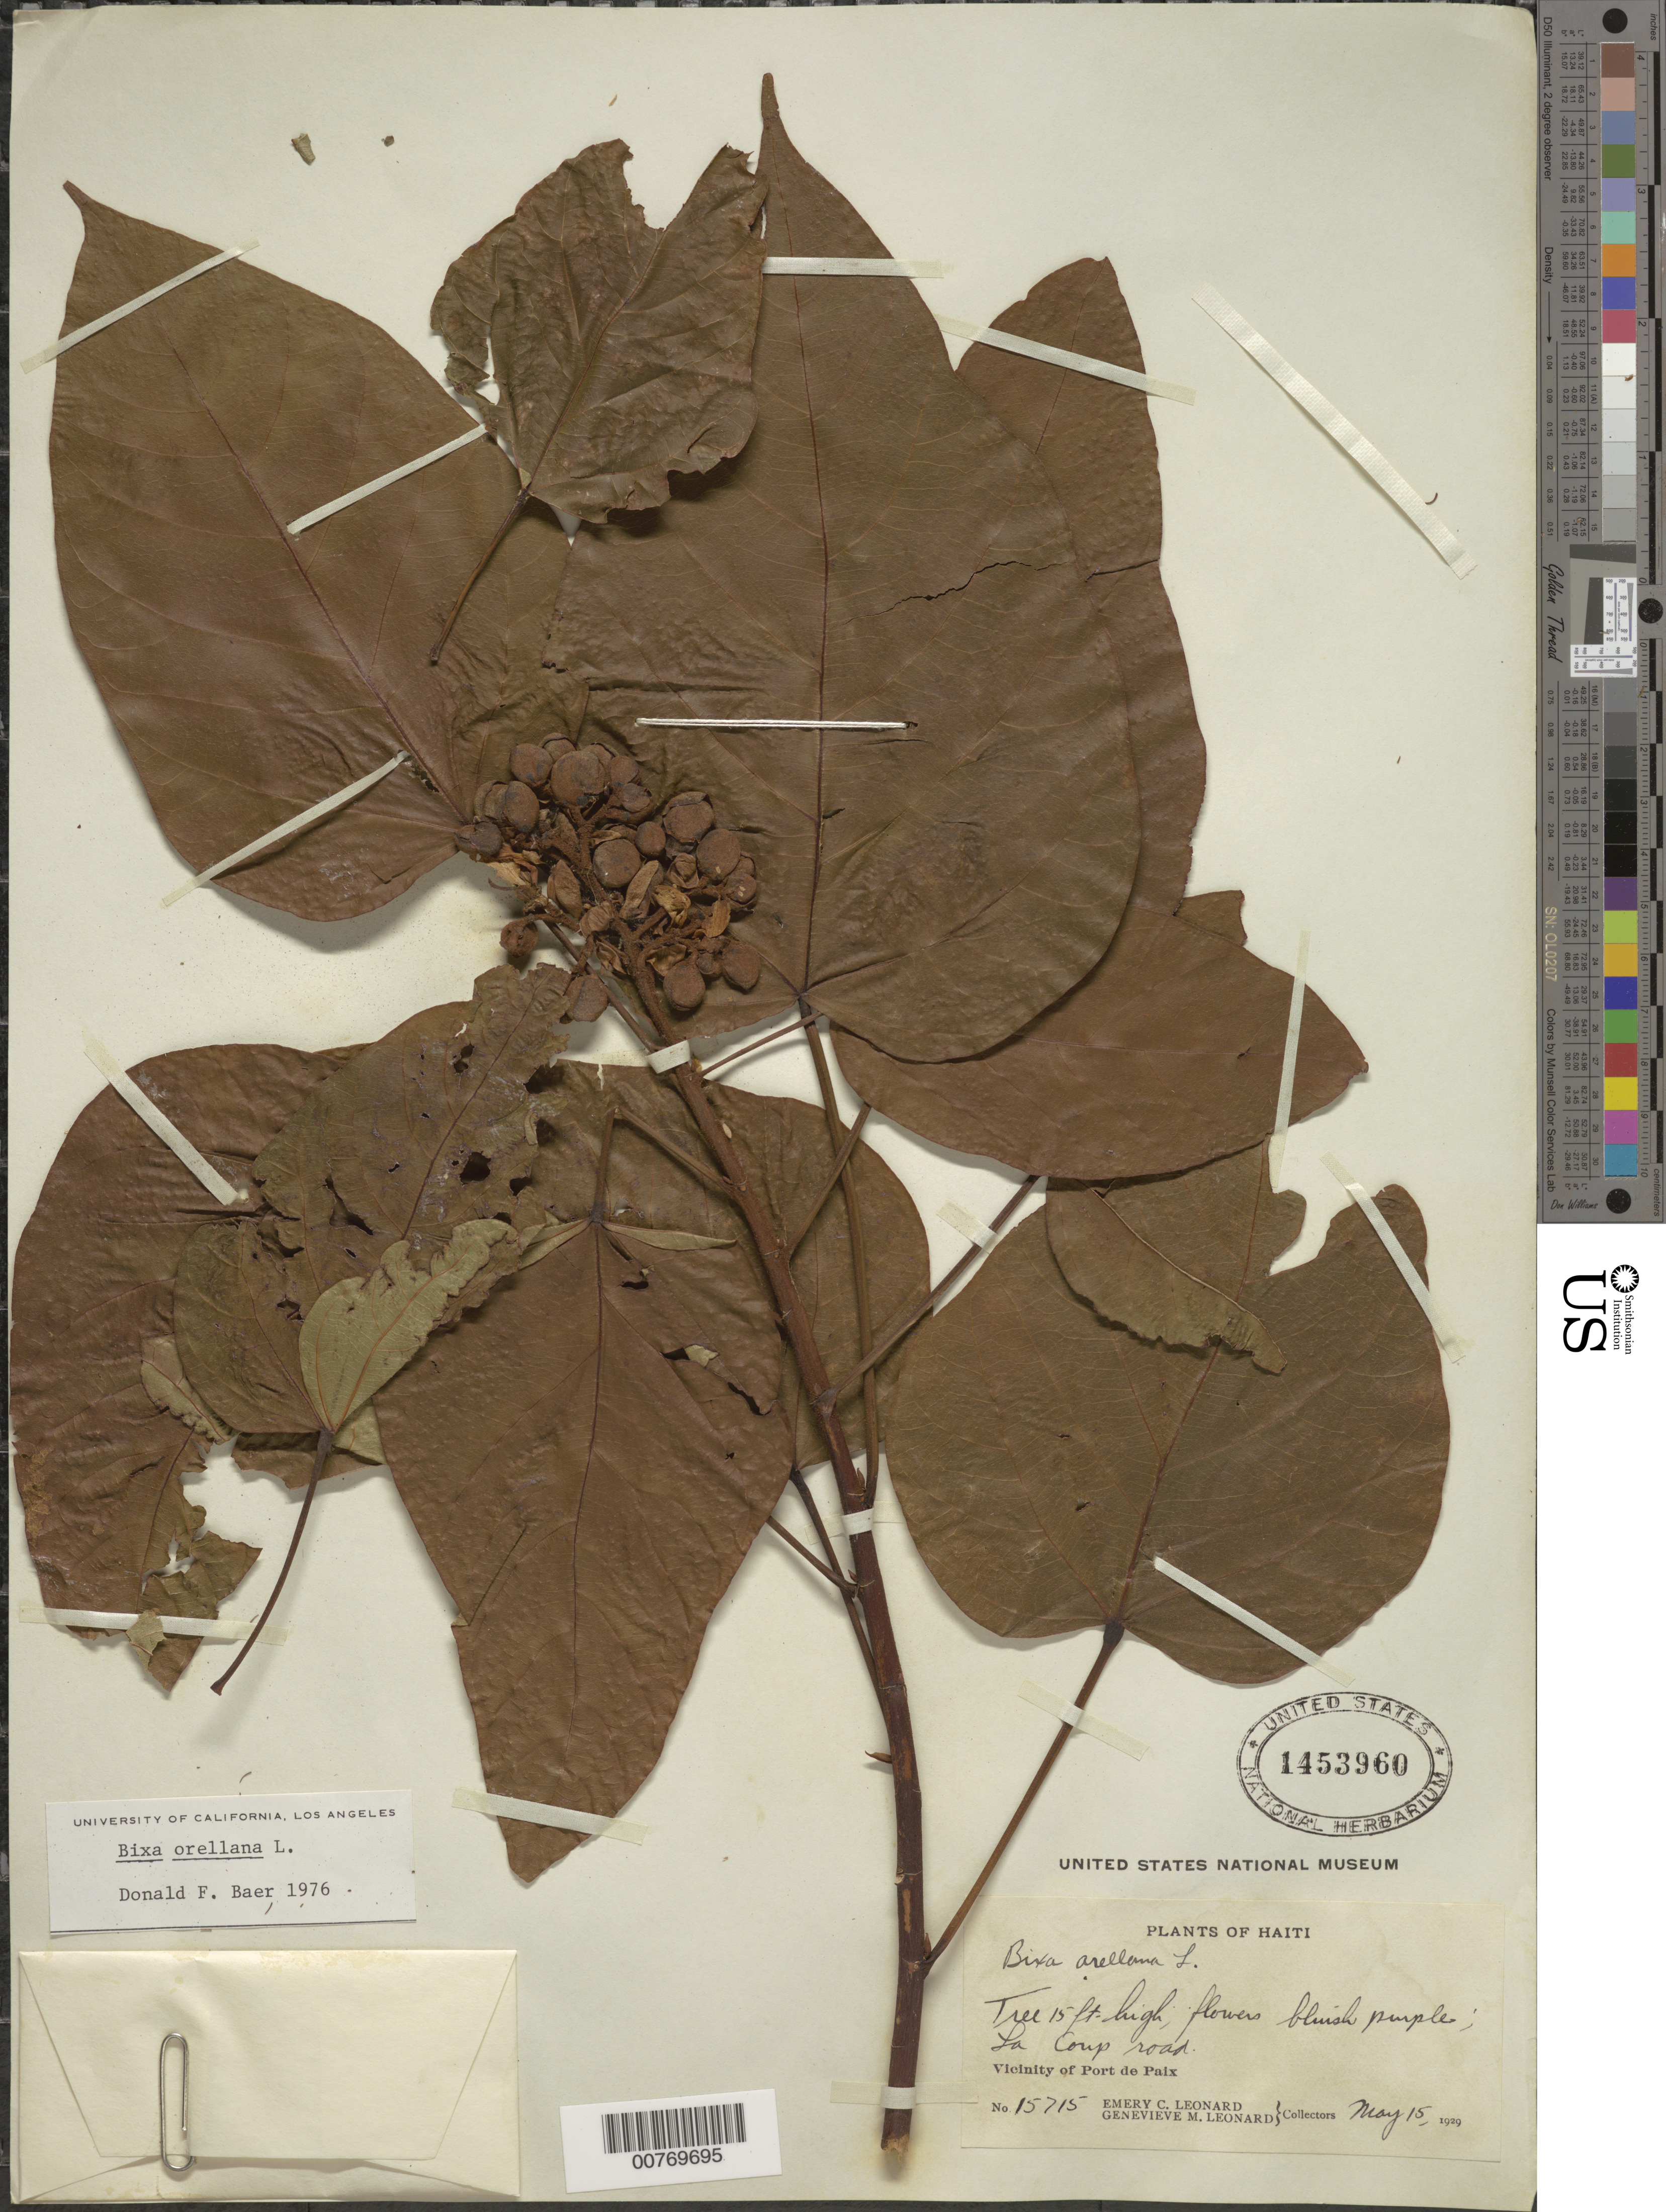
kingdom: Plantae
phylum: Tracheophyta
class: Magnoliopsida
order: Malvales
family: Bixaceae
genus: Bixa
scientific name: Bixa orellana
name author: L.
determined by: Baer, D. F.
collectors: E. C. Leonard & G. M. Leonard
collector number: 15715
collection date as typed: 15 May 1929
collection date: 1929-05-15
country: Haiti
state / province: Nord-Óuest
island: Hispaniola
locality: Vicinity of Port de PaiDepartement du NordOuest.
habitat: La Coup road.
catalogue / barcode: US 1453960